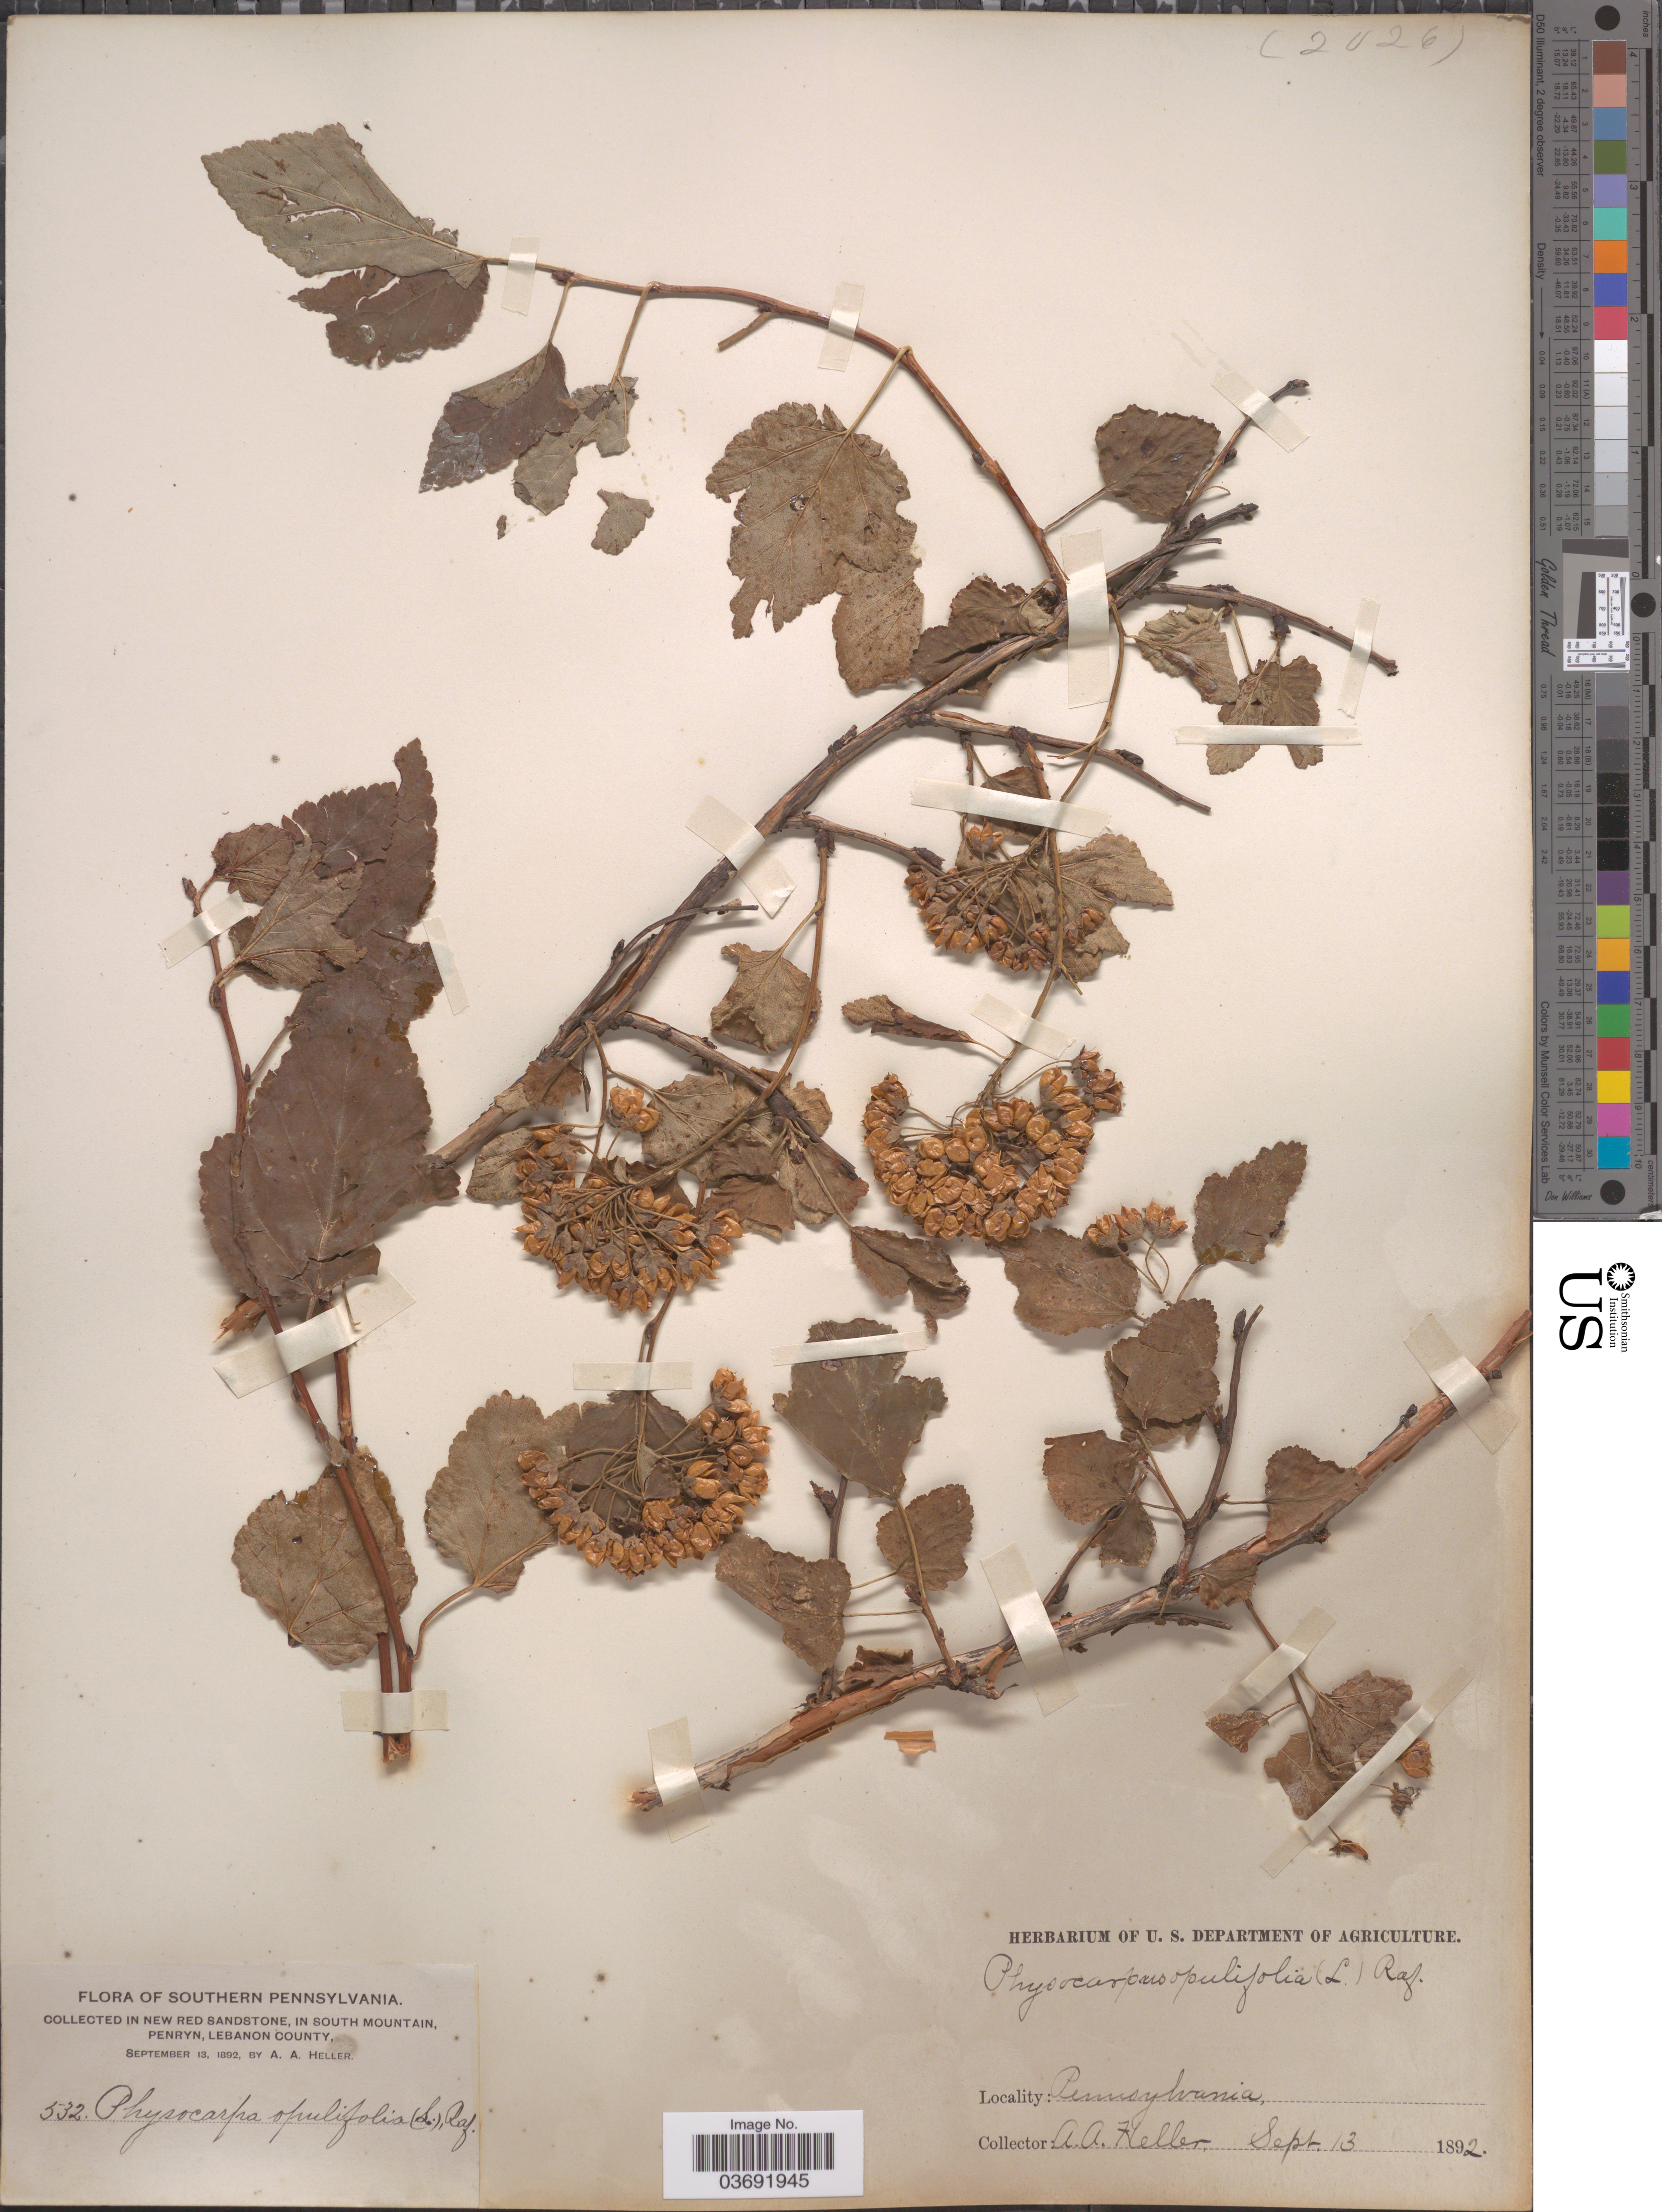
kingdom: Plantae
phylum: Tracheophyta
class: Magnoliopsida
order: Rosales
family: Rosaceae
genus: Physocarpus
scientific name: Physocarpus opulifolius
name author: (L.) Maxim.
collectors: A. A. Heller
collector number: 532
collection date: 1892-09-13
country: United States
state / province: Pennsylvania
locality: Southern Pennsylvania. New Red Sandstone, in South Mountain, Penryn, Lebanon County.